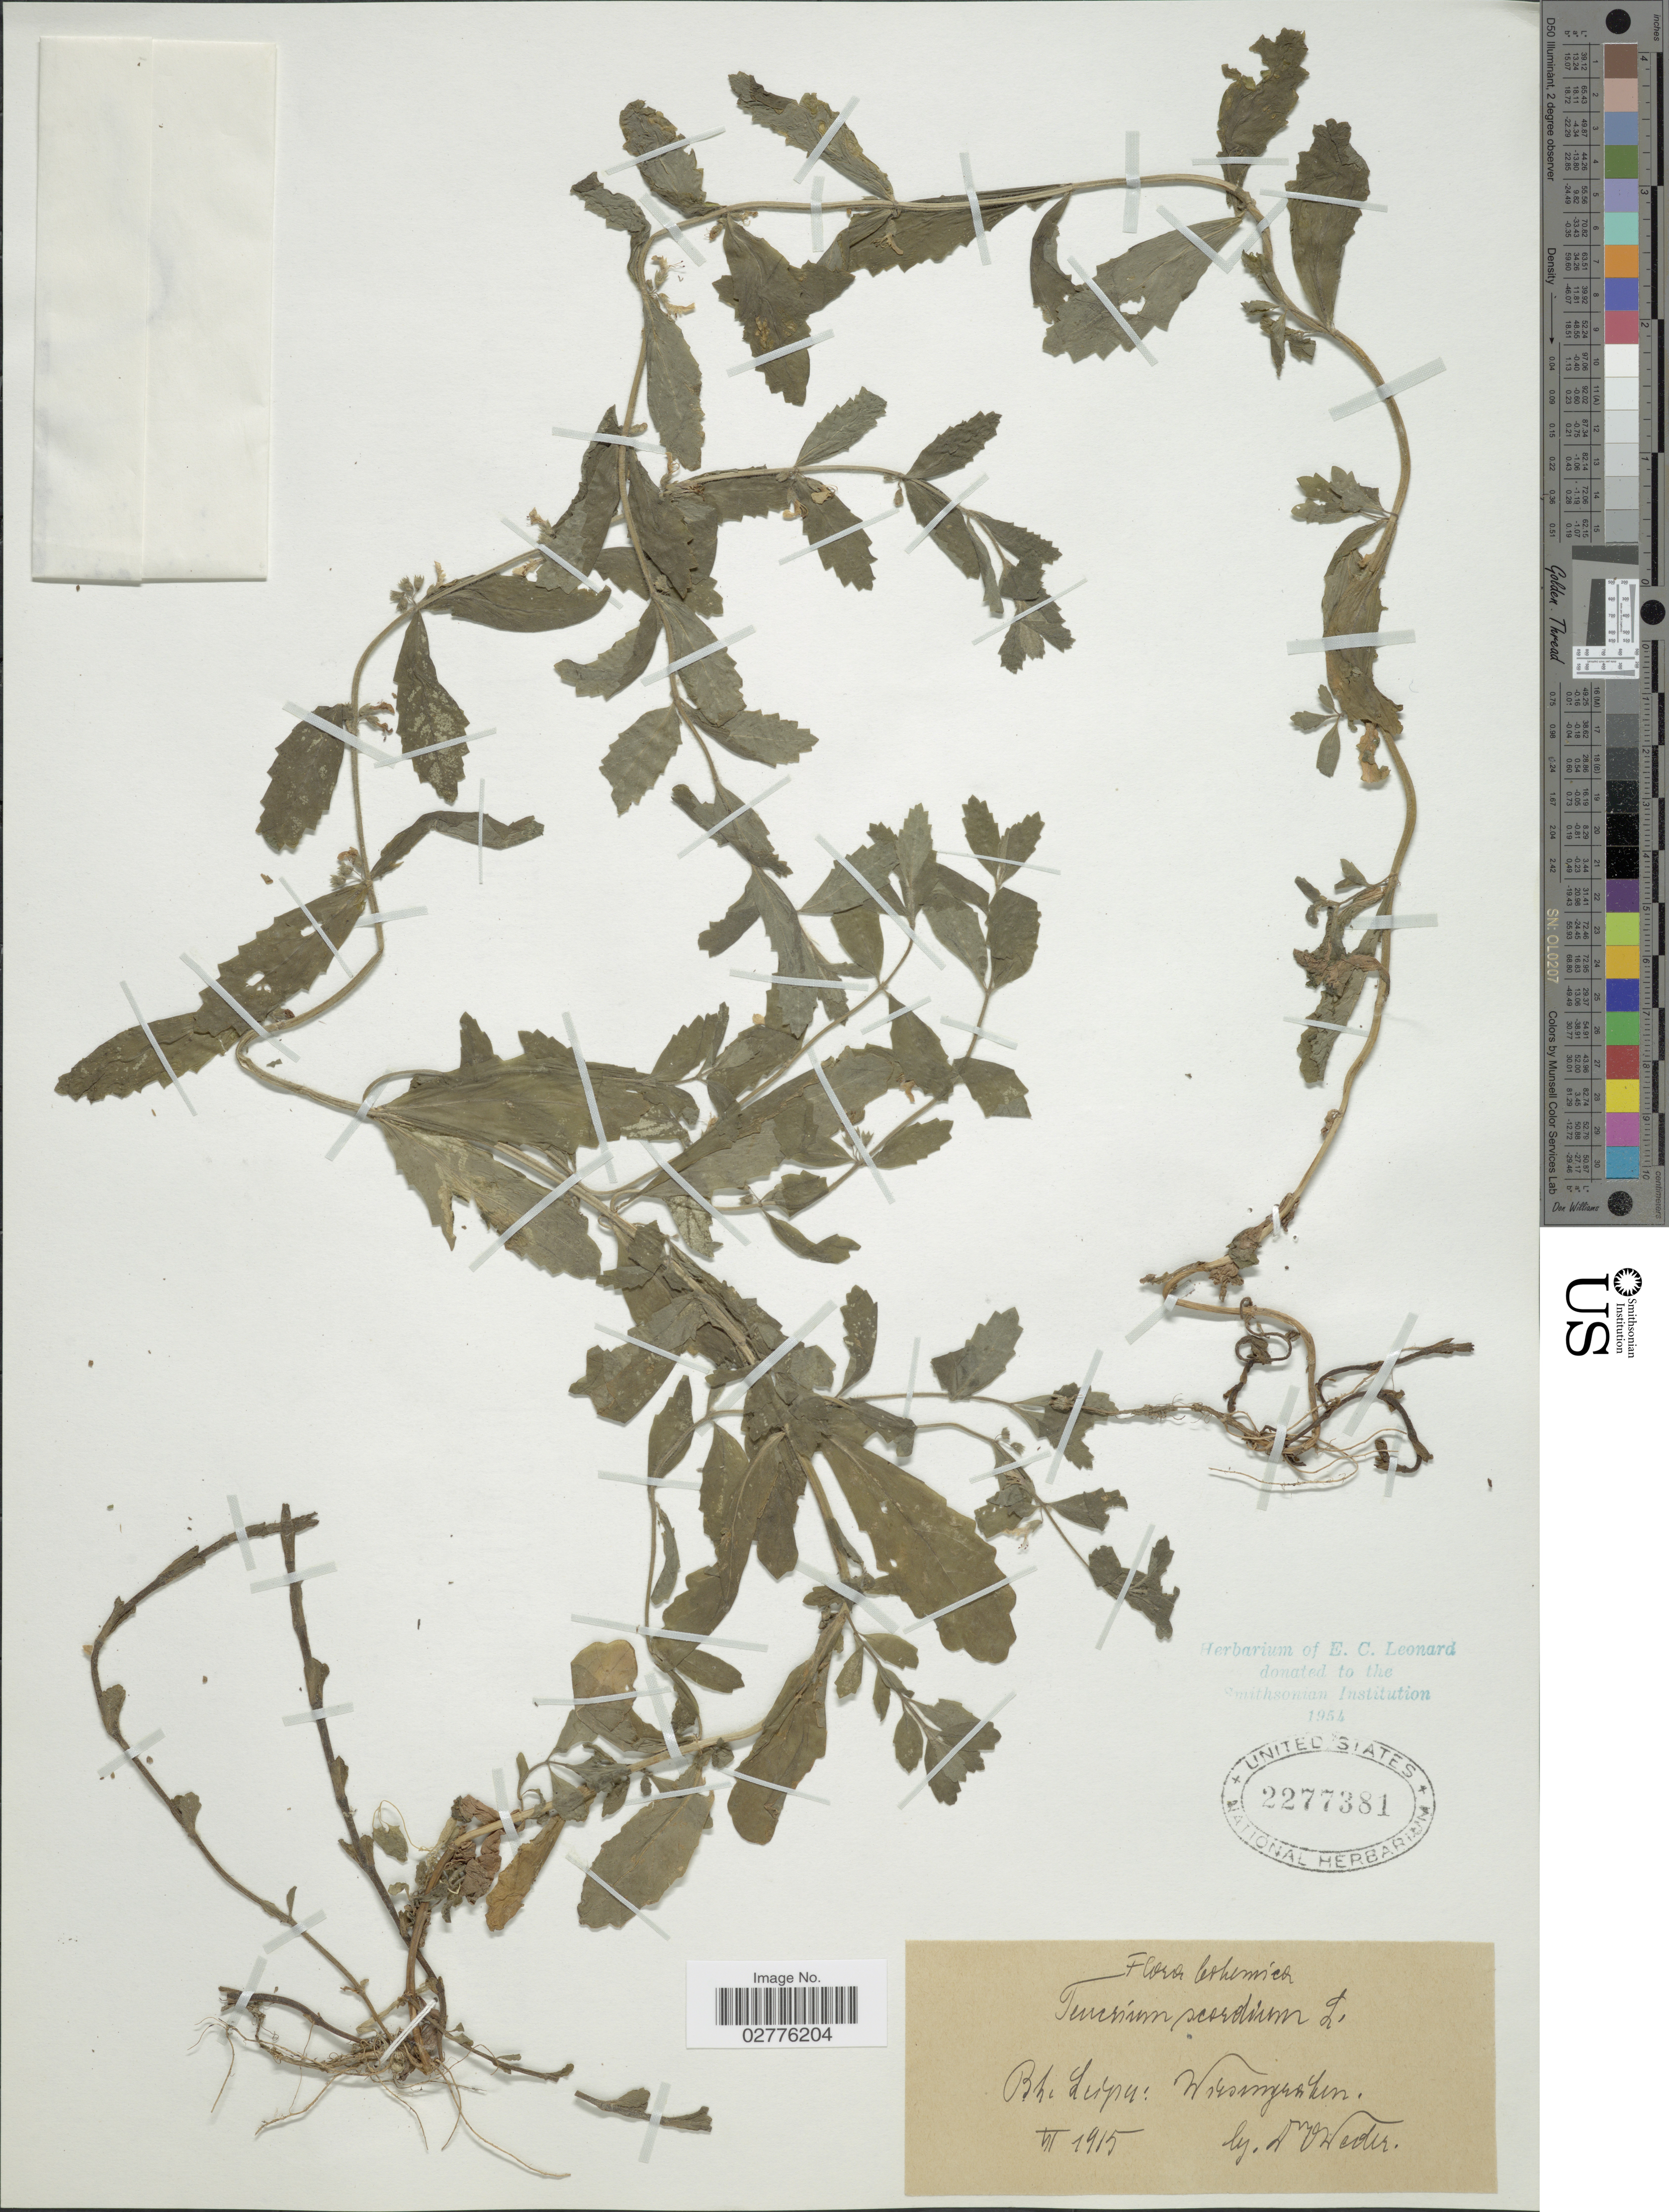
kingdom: Plantae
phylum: Tracheophyta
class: Magnoliopsida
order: Lamiales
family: Lamiaceae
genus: Teucrium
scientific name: Teucrium scordium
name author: L.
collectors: O. Weder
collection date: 1915-07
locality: Bohemica, Bheleipu: Wiesengwaken [interpreted]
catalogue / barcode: US 2277381